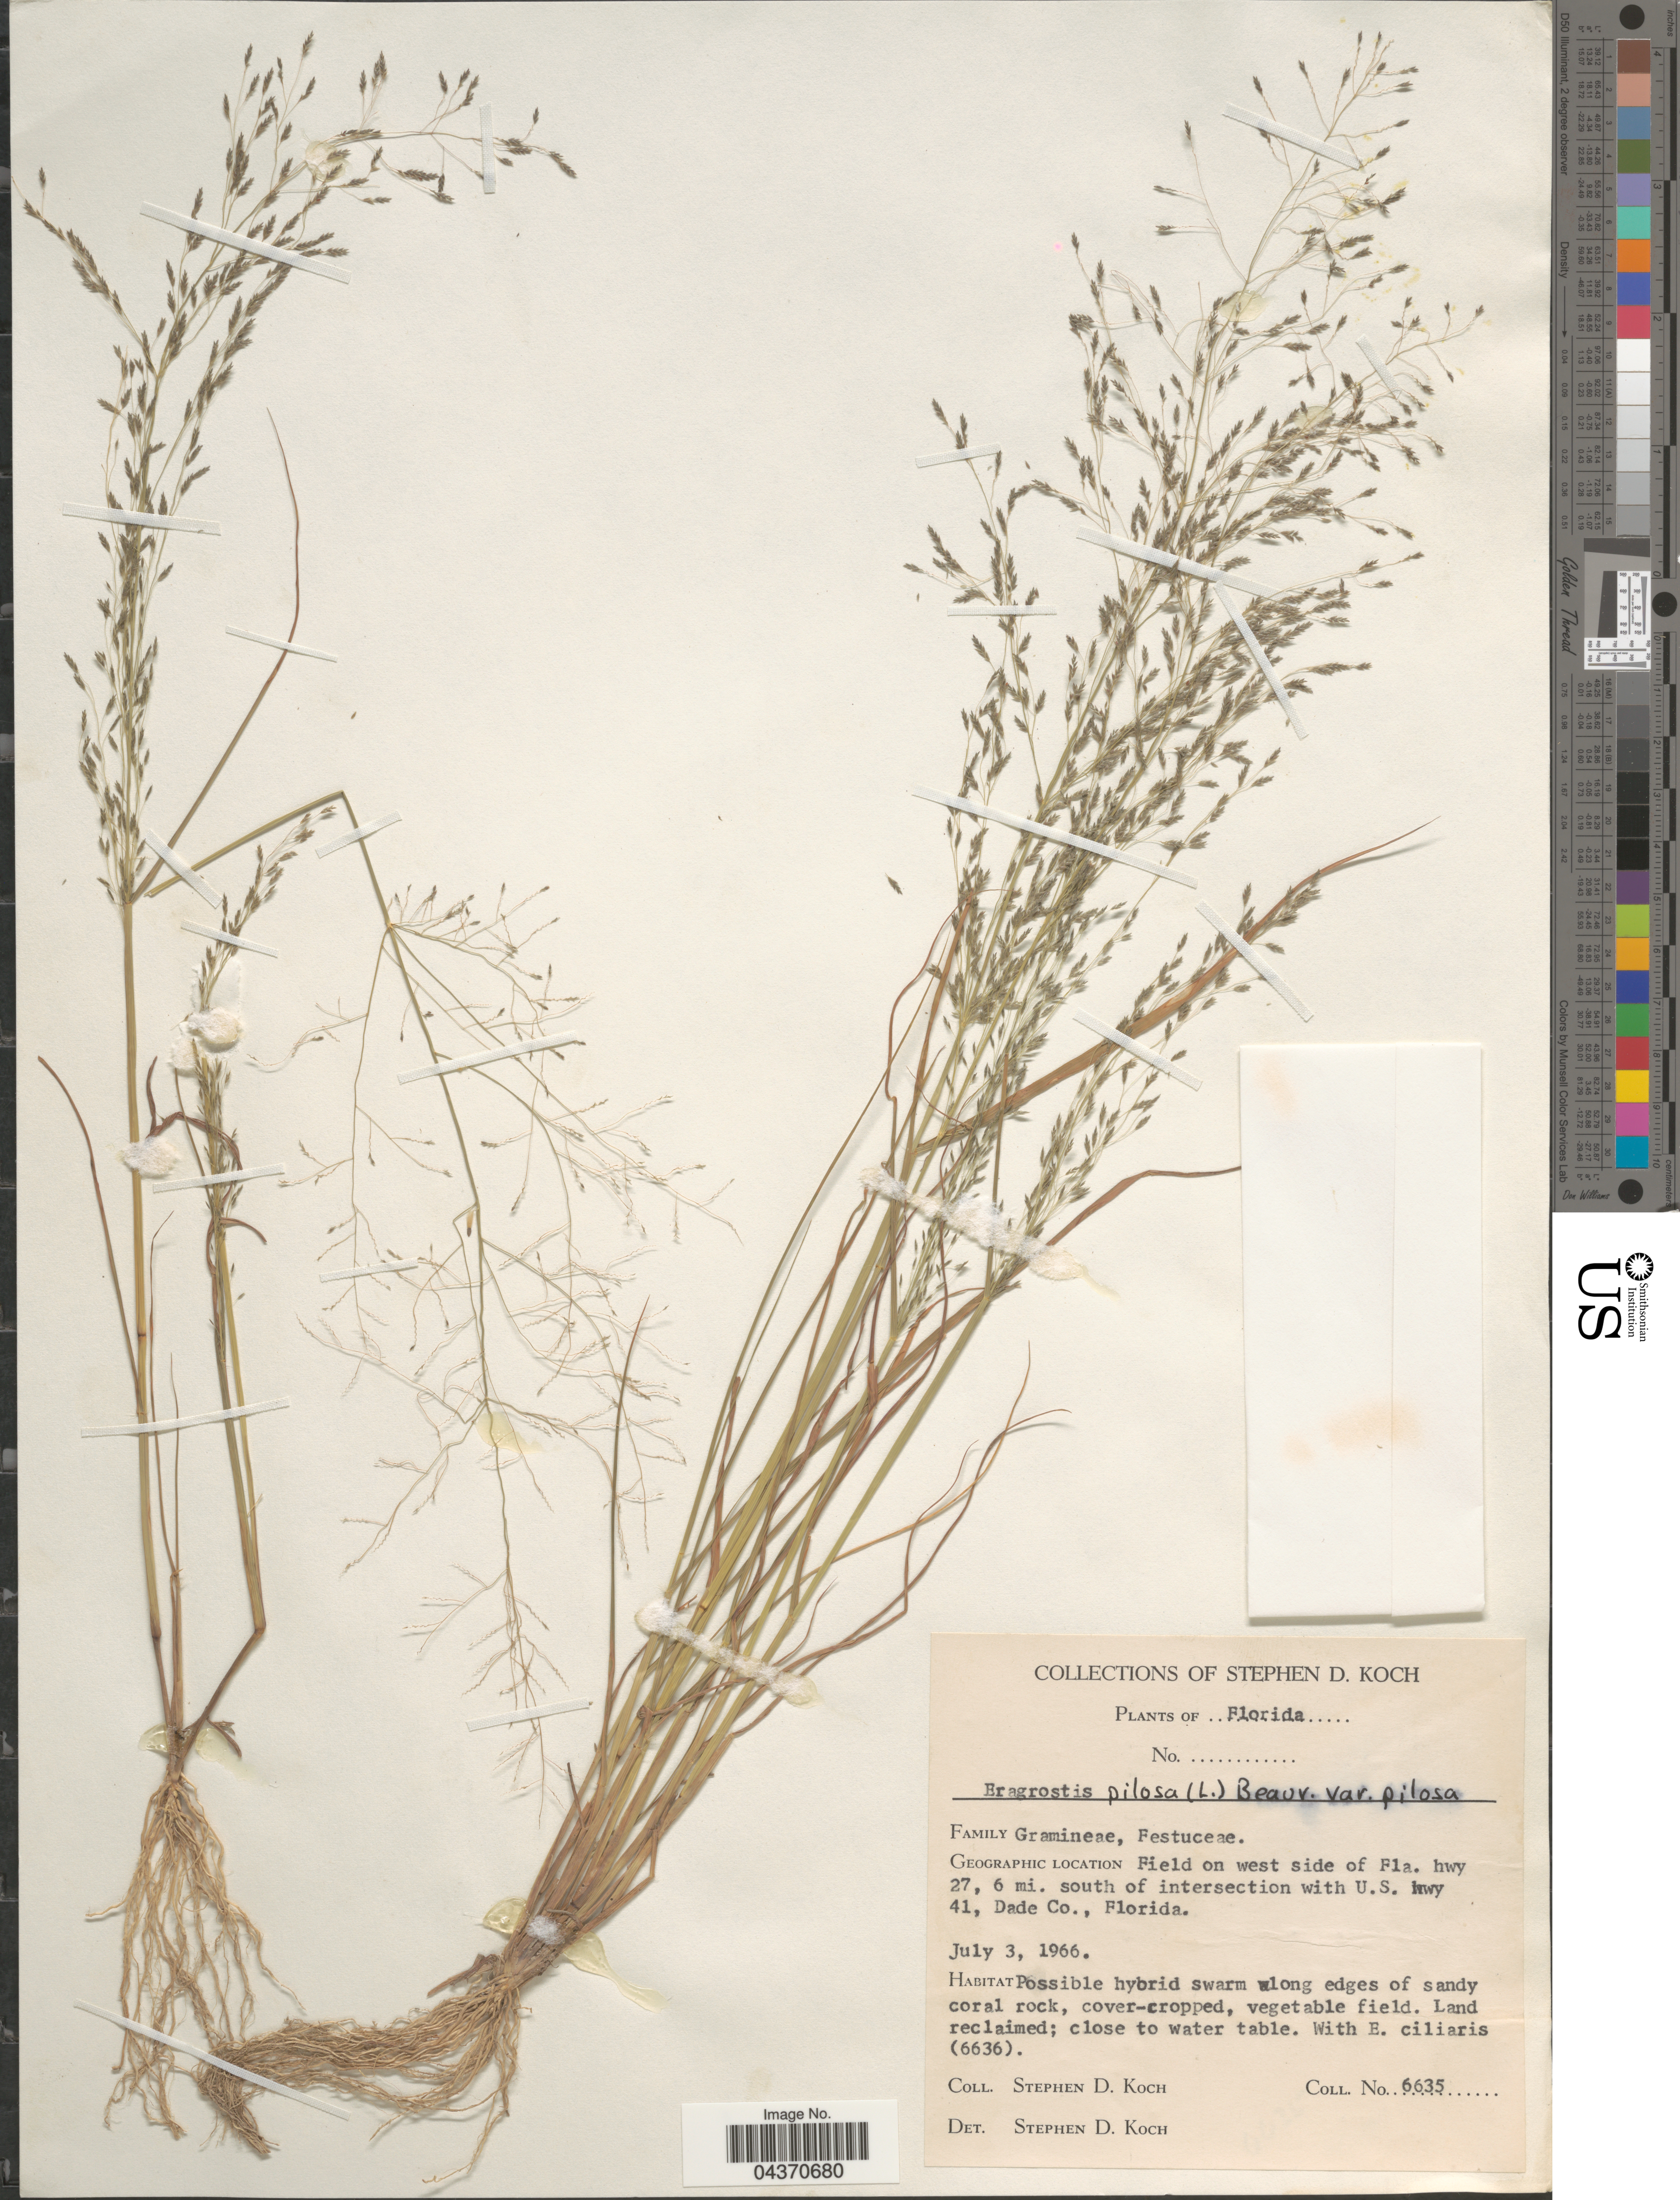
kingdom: Plantae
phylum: Tracheophyta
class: Liliopsida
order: Poales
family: Poaceae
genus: Eragrostis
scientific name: Eragrostis pilosa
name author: (L.) P. Beauv.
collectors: S. D. Koch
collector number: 6635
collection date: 1966-07-03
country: United States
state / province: Florida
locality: Field on west side of Fla. hwy 27, 6 mi. south of intersection with U.S. hwy 41, Dade Co.